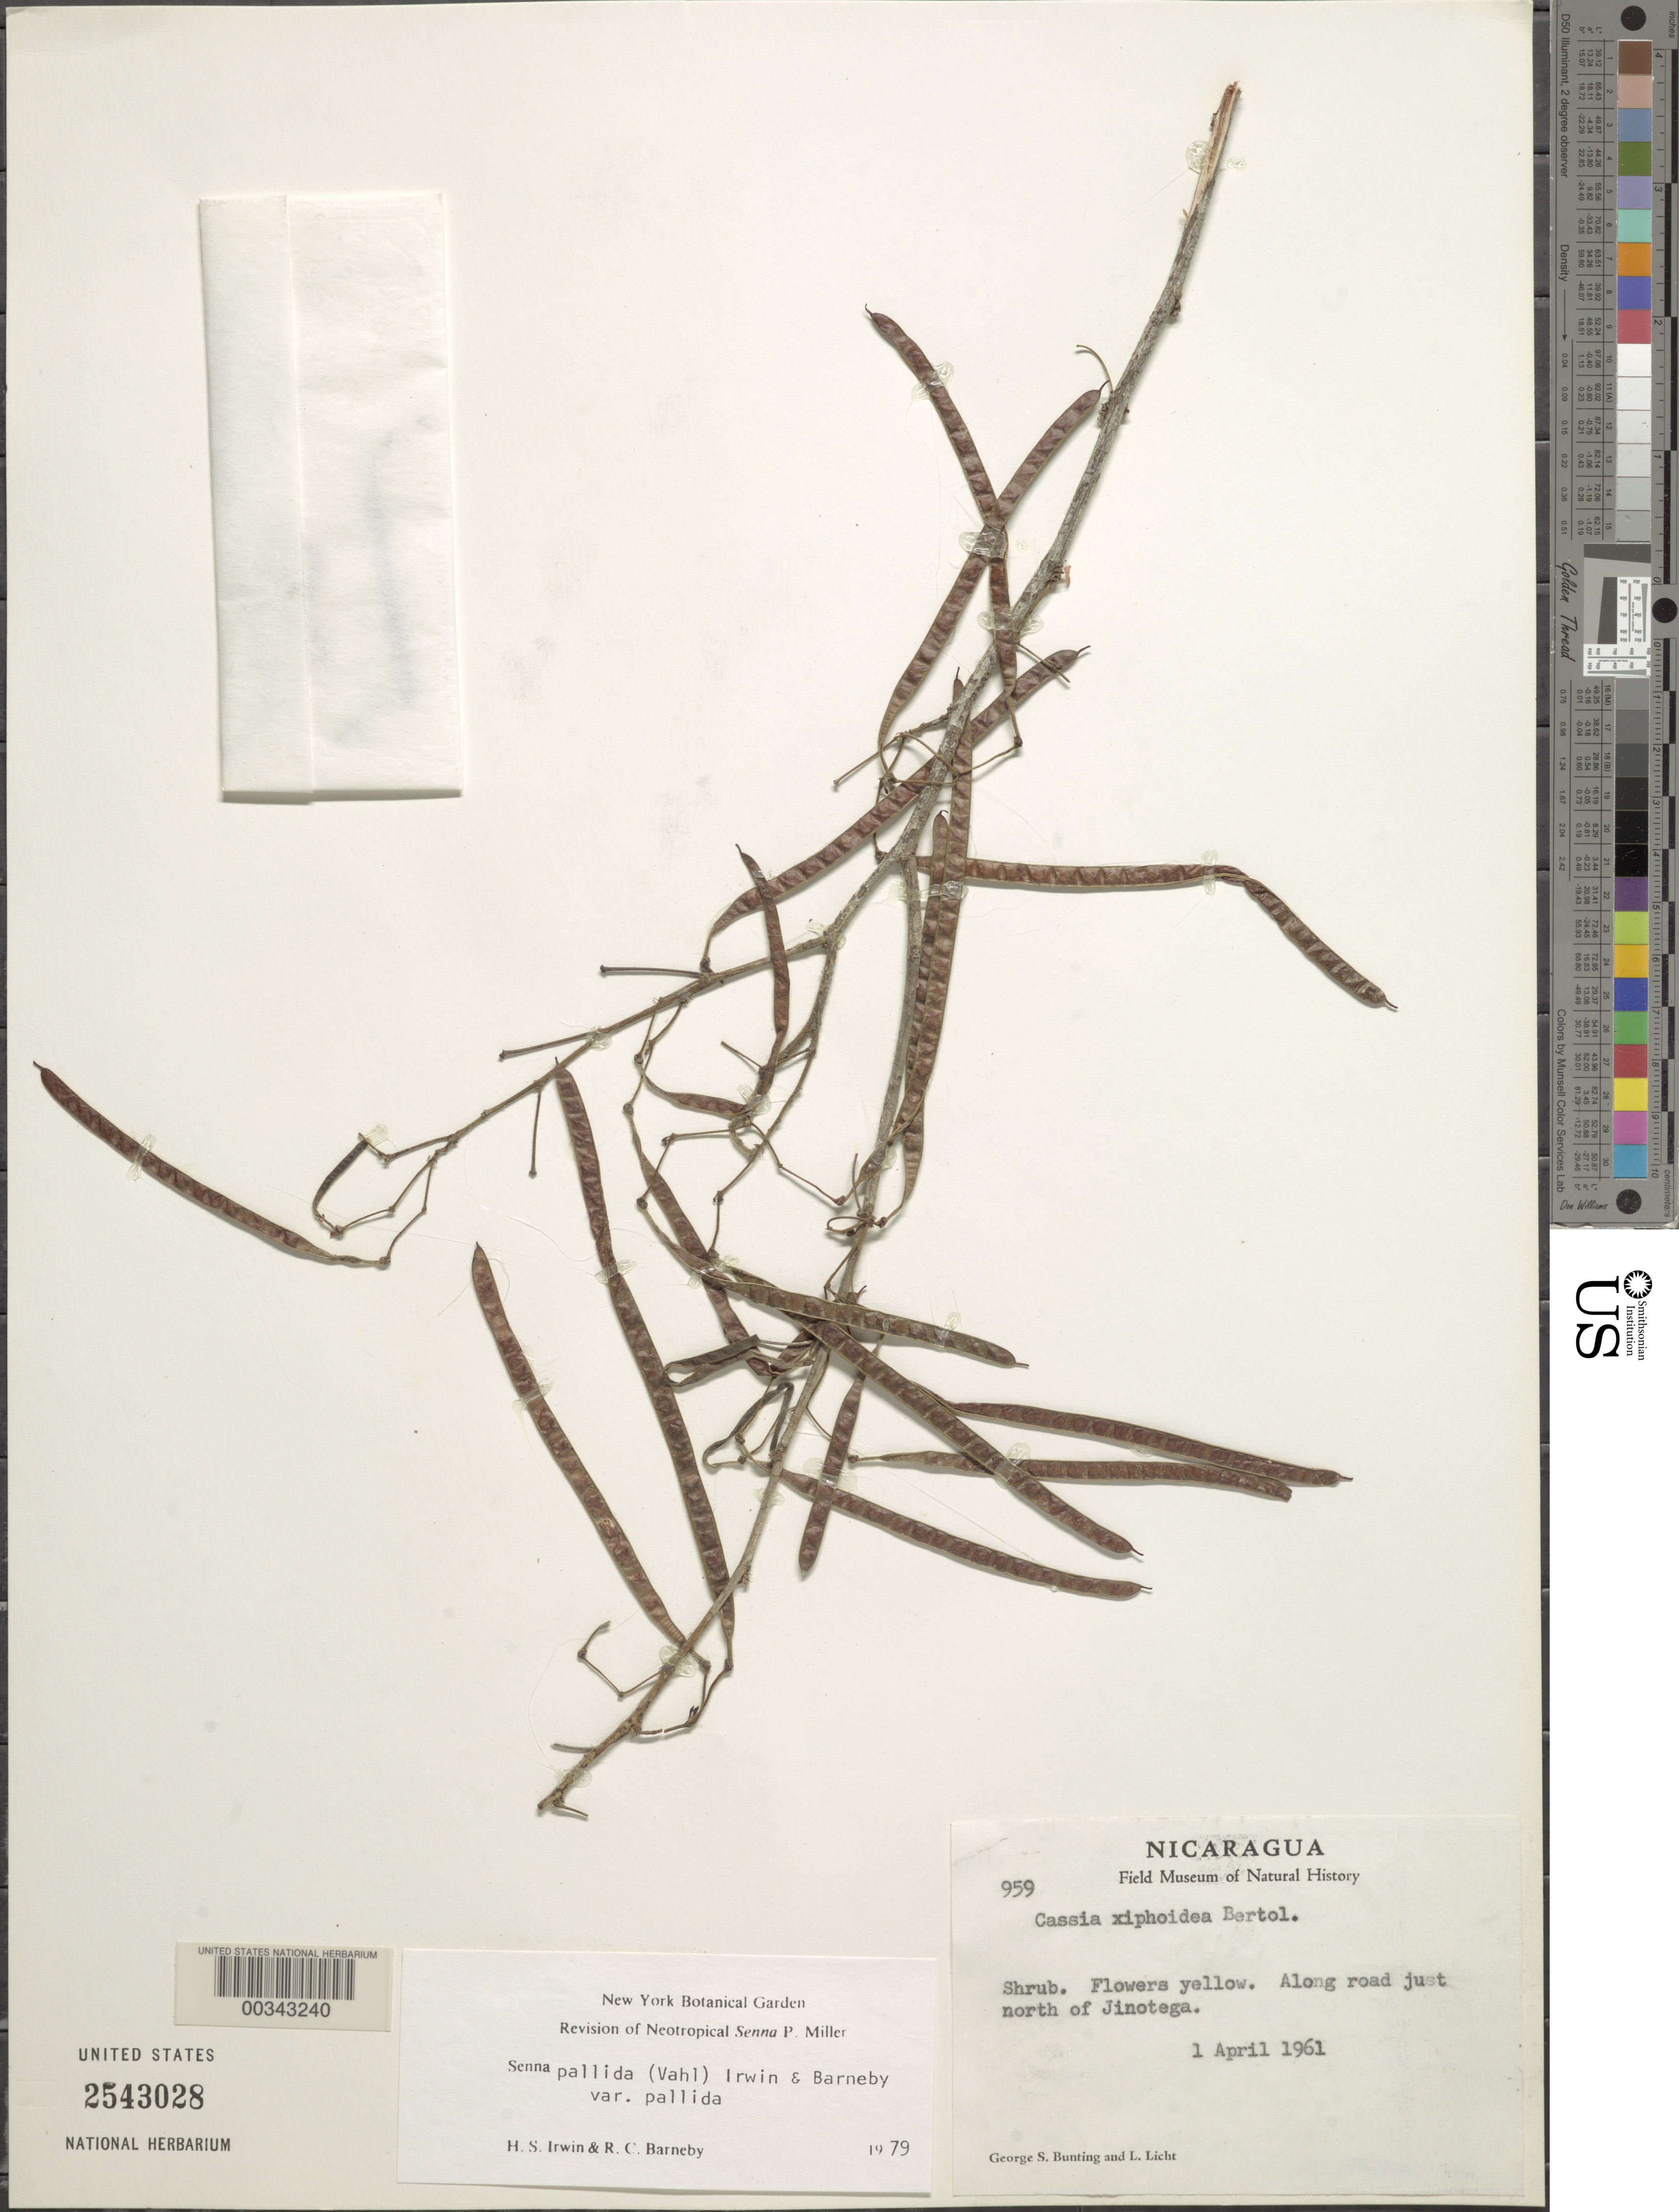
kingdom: Plantae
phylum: Tracheophyta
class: Magnoliopsida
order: Fabales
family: Fabaceae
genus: Senna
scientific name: Senna pallida var. pallida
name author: (Vahl) H.S. Irwin & Barneby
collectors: G. S. Bunting & L. Licht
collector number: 959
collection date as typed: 01 Apr 1961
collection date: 1961-04-01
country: Nicaragua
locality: Along road just n of jinotega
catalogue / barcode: US 2543028